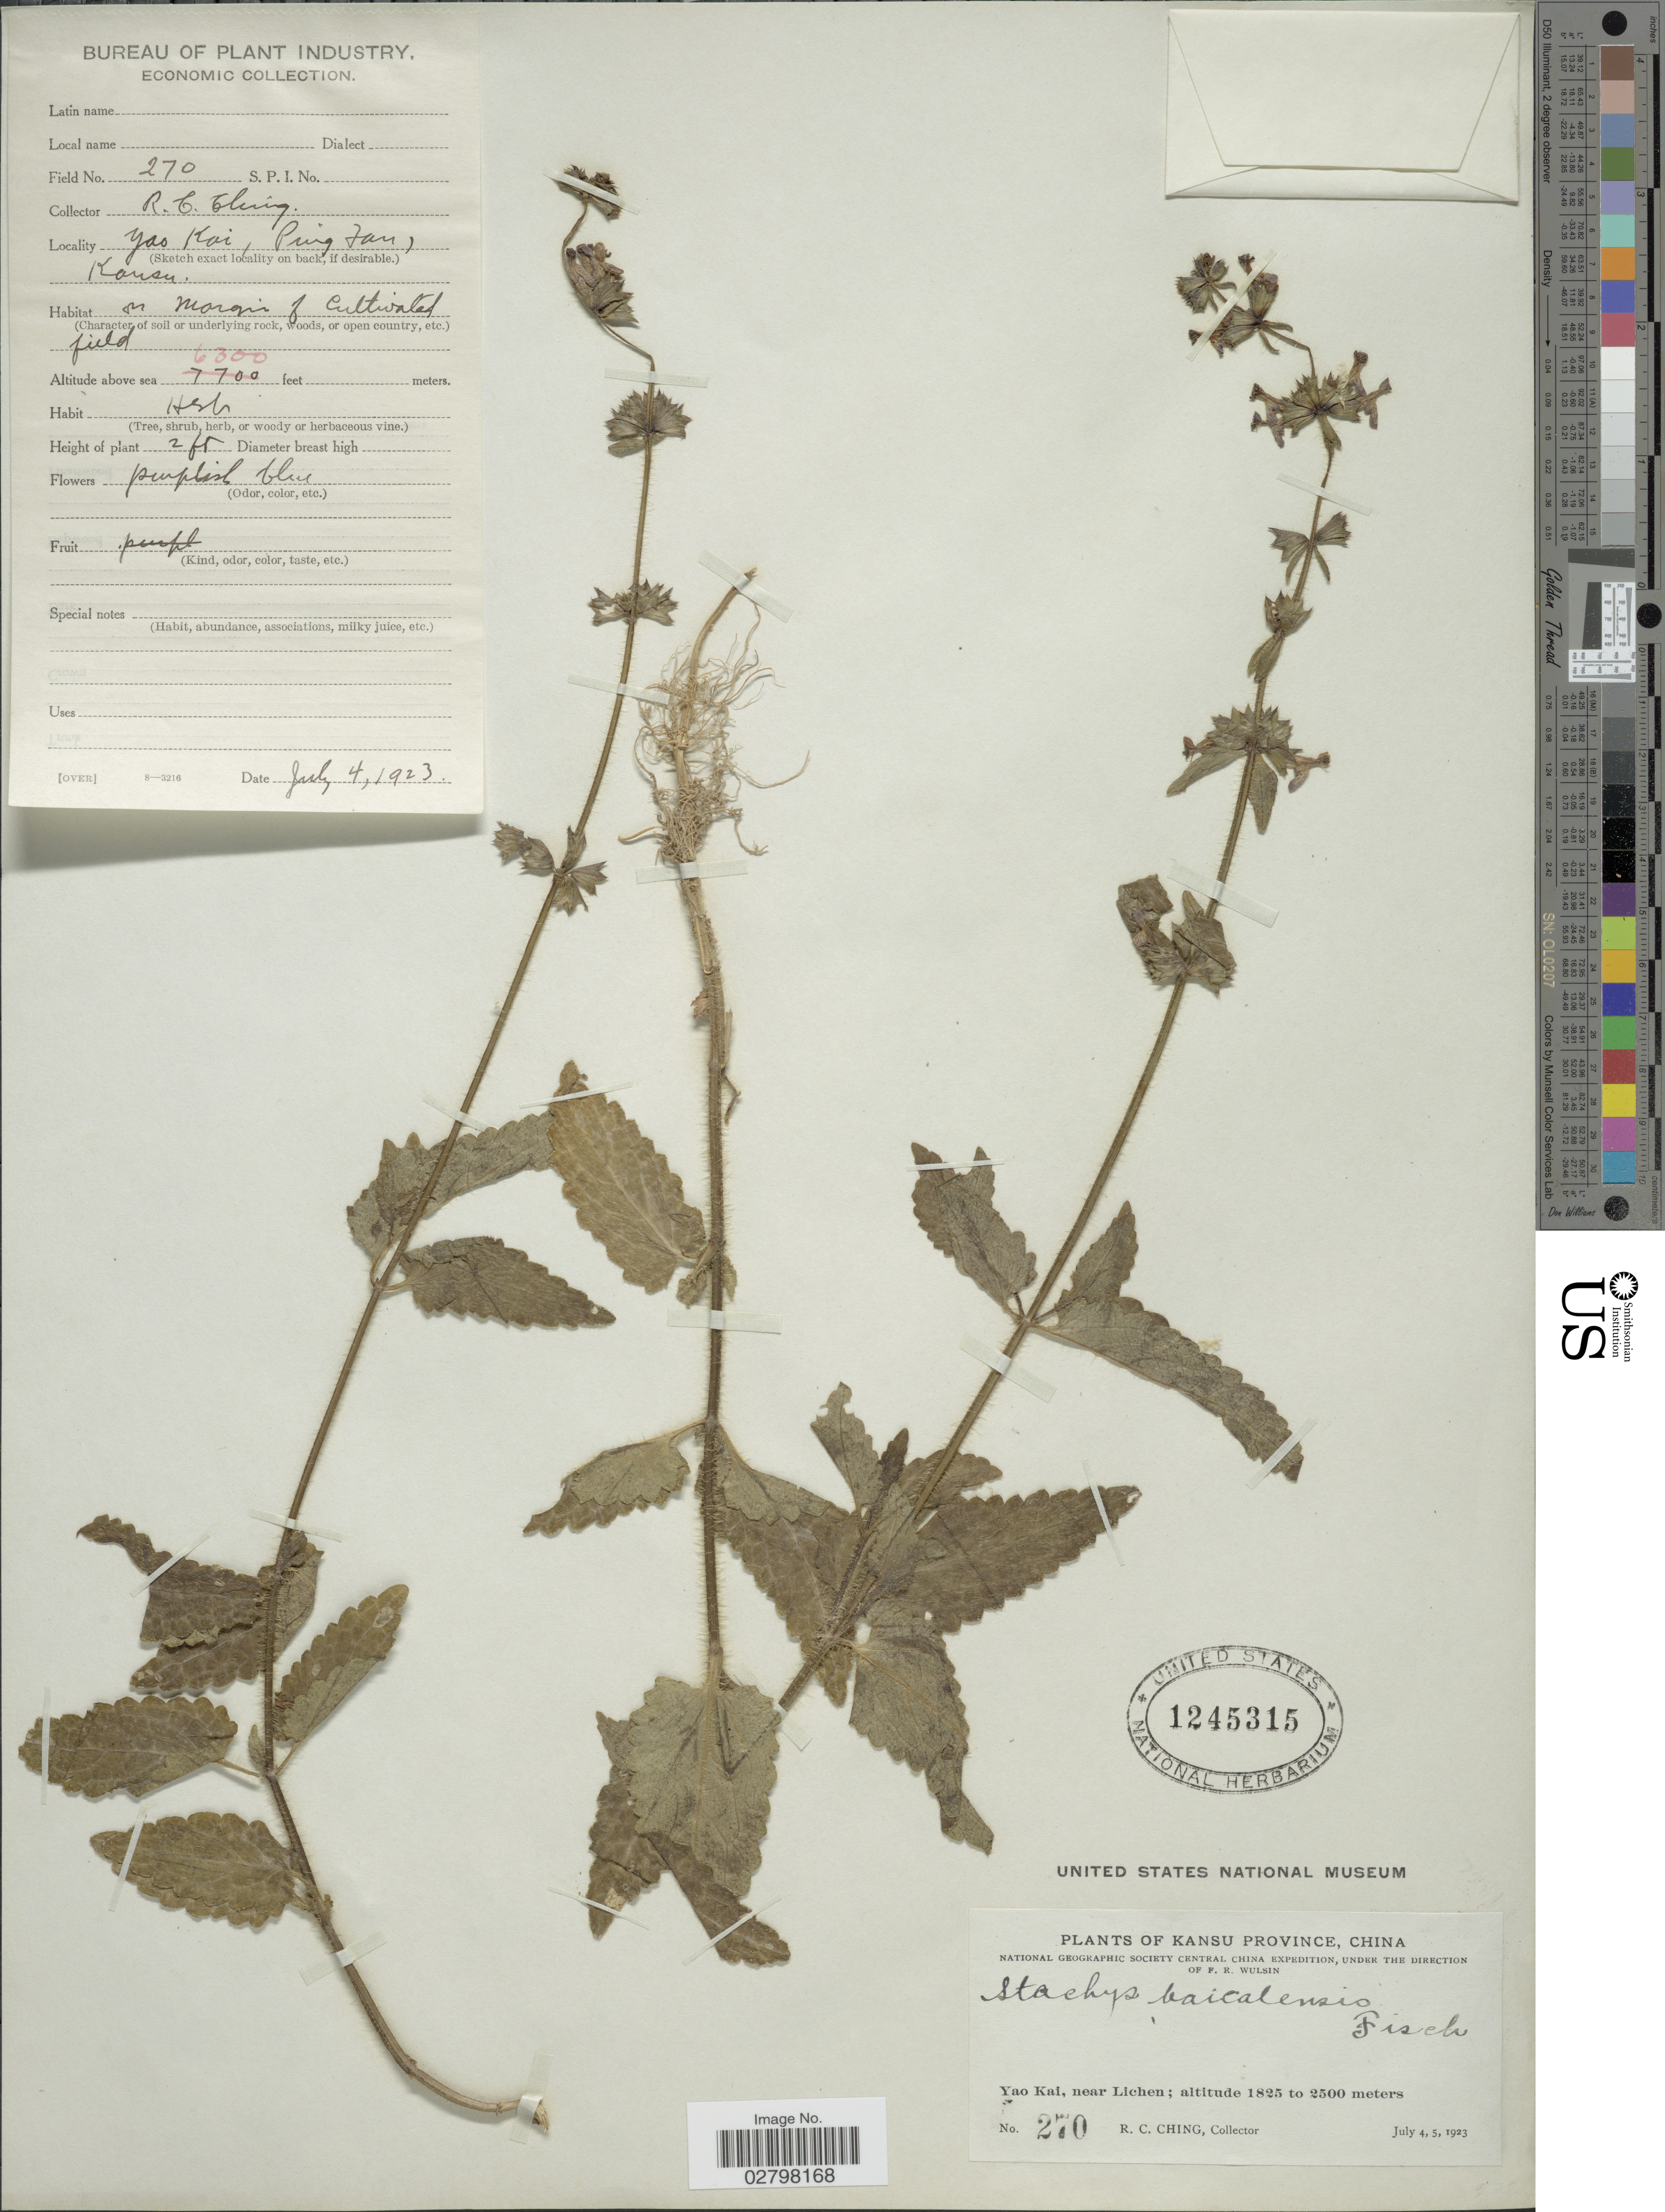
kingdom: Plantae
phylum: Tracheophyta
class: Magnoliopsida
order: Lamiales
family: Lamiaceae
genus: Stachys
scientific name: Stachys baicalensis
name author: Fisch. ex Benth.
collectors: R. C. Ching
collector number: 270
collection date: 1923-07-04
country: China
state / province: Gansu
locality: Yao Kai, Ping Fan, near Lichen. Kansu Province.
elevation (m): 1920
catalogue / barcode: US 1245315